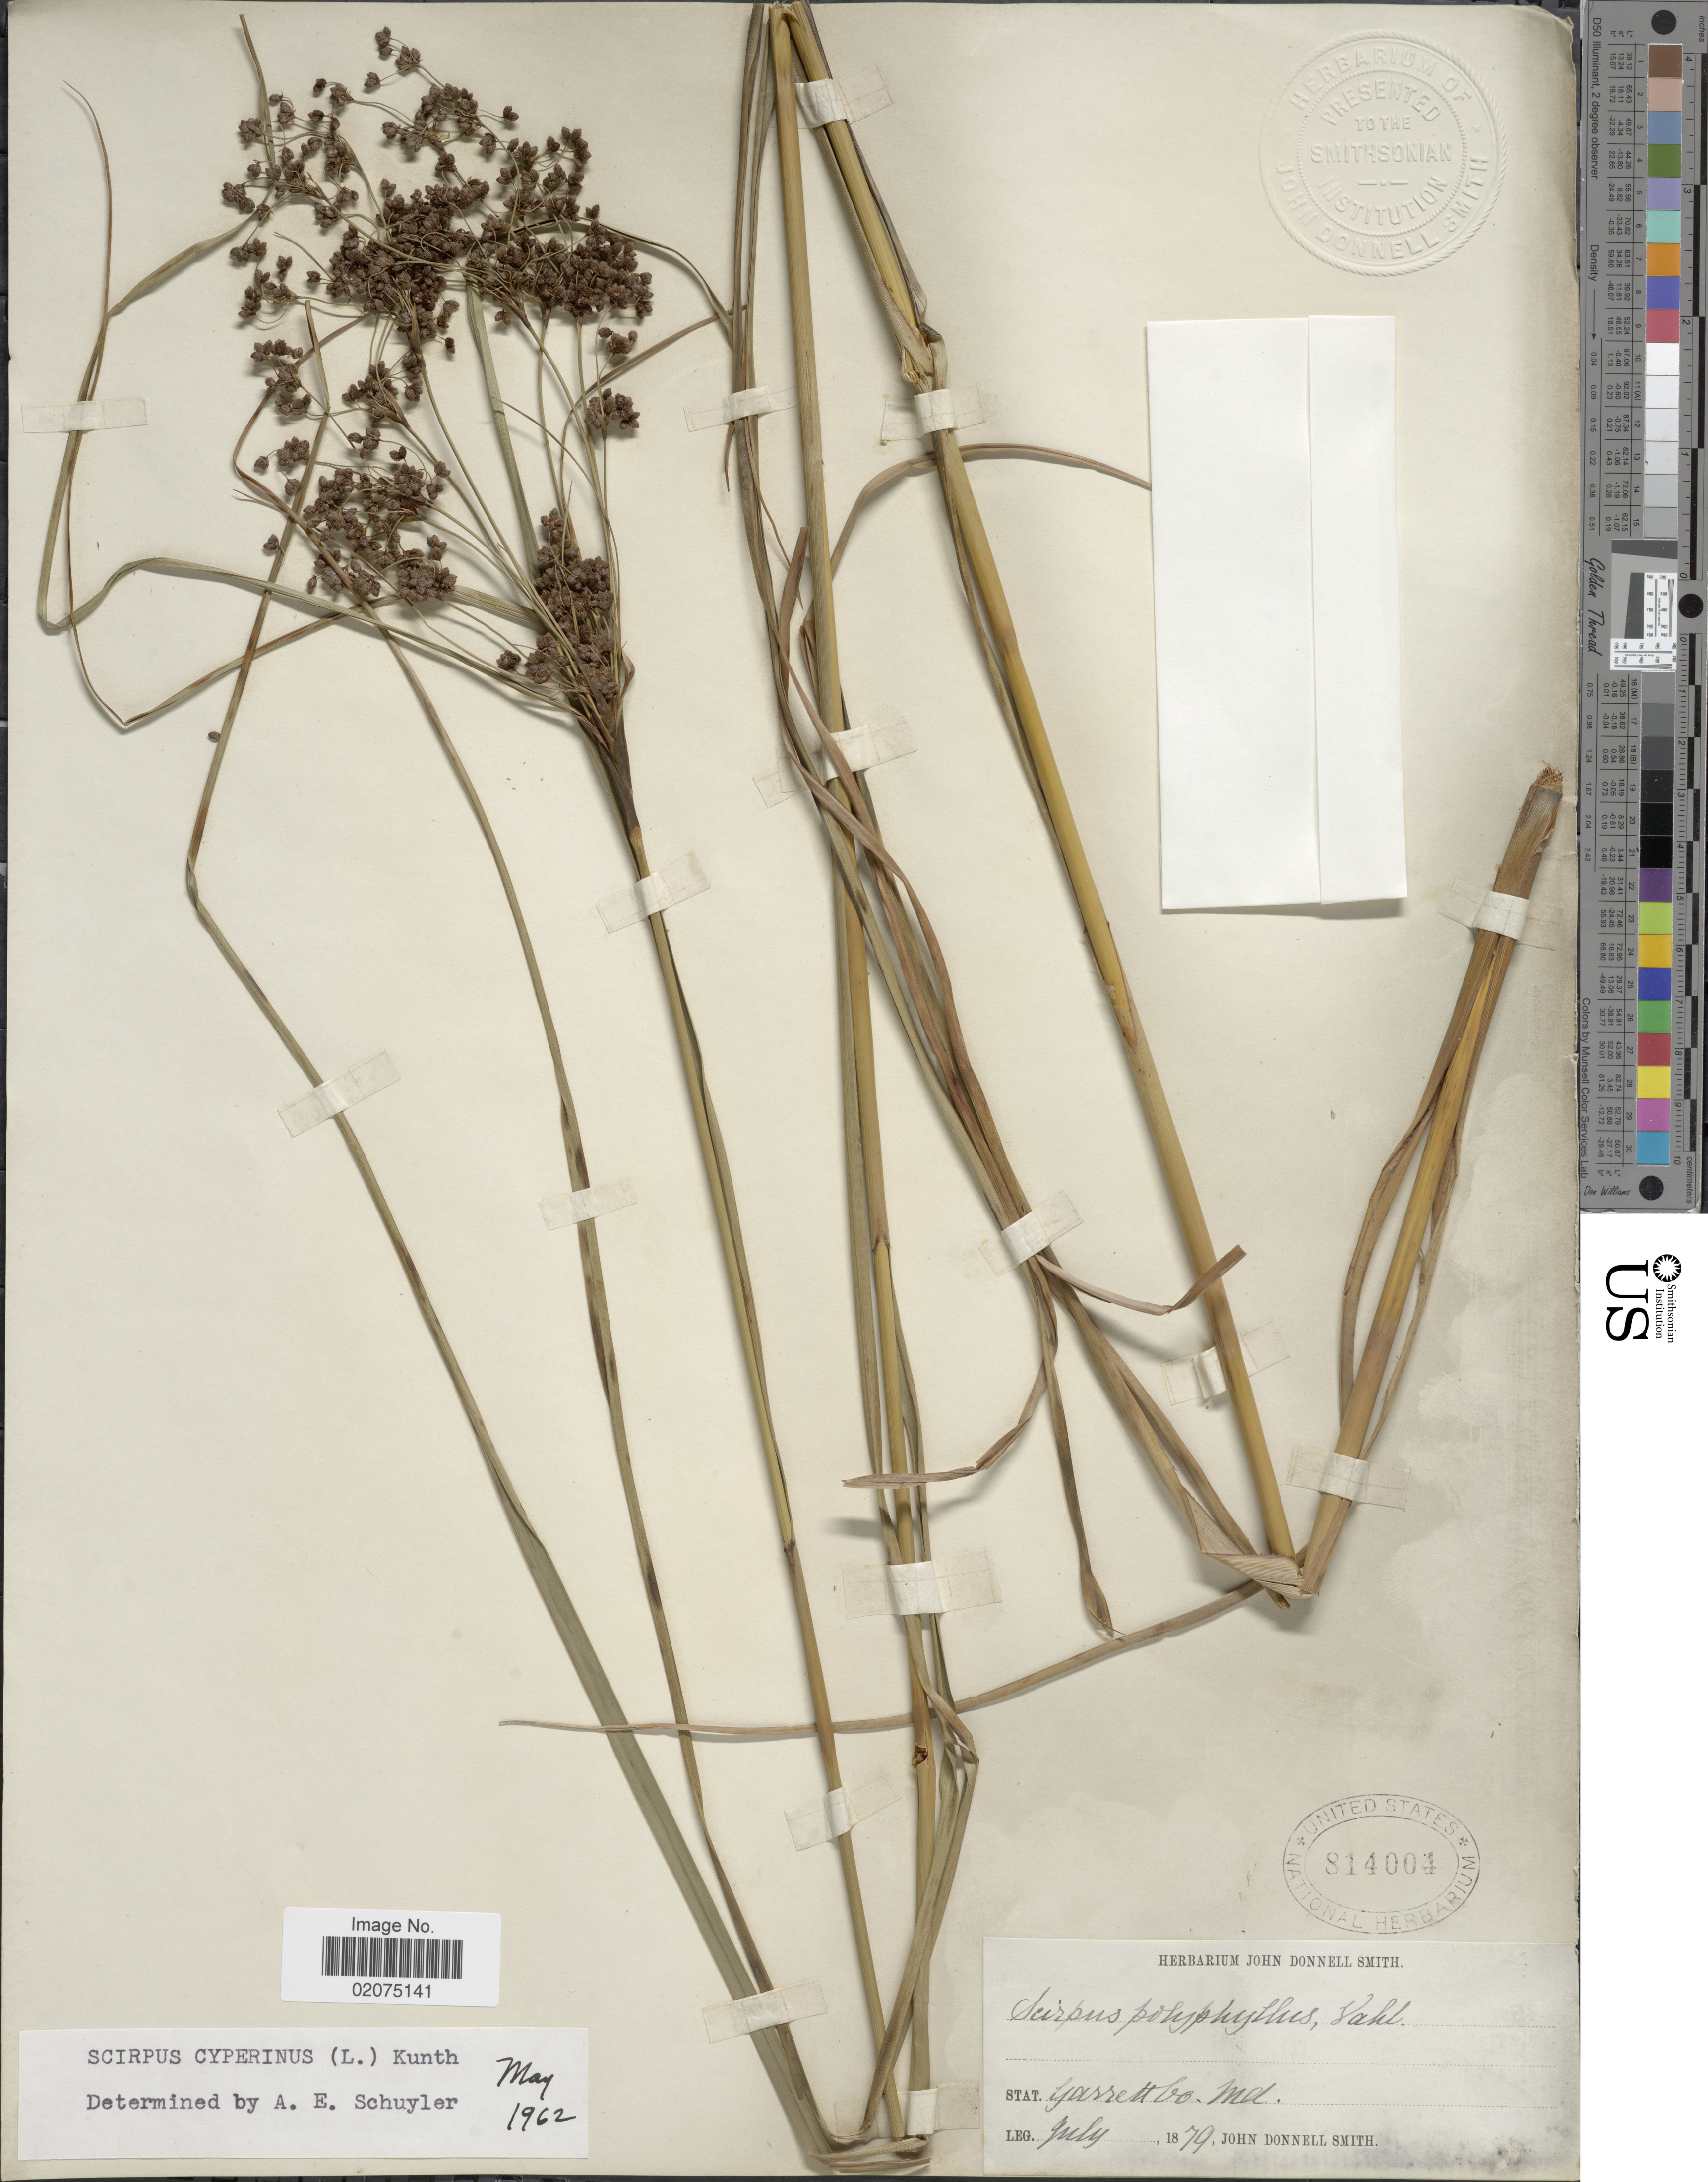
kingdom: Plantae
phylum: Tracheophyta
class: Liliopsida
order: Poales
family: Cyperaceae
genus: Scirpus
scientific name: Scirpus cyperinus (L.) Kunth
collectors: J. Donnell Smith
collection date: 1879-07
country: United States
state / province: Maryland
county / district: Garrett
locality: Garrett Co, Md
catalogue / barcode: US 814004